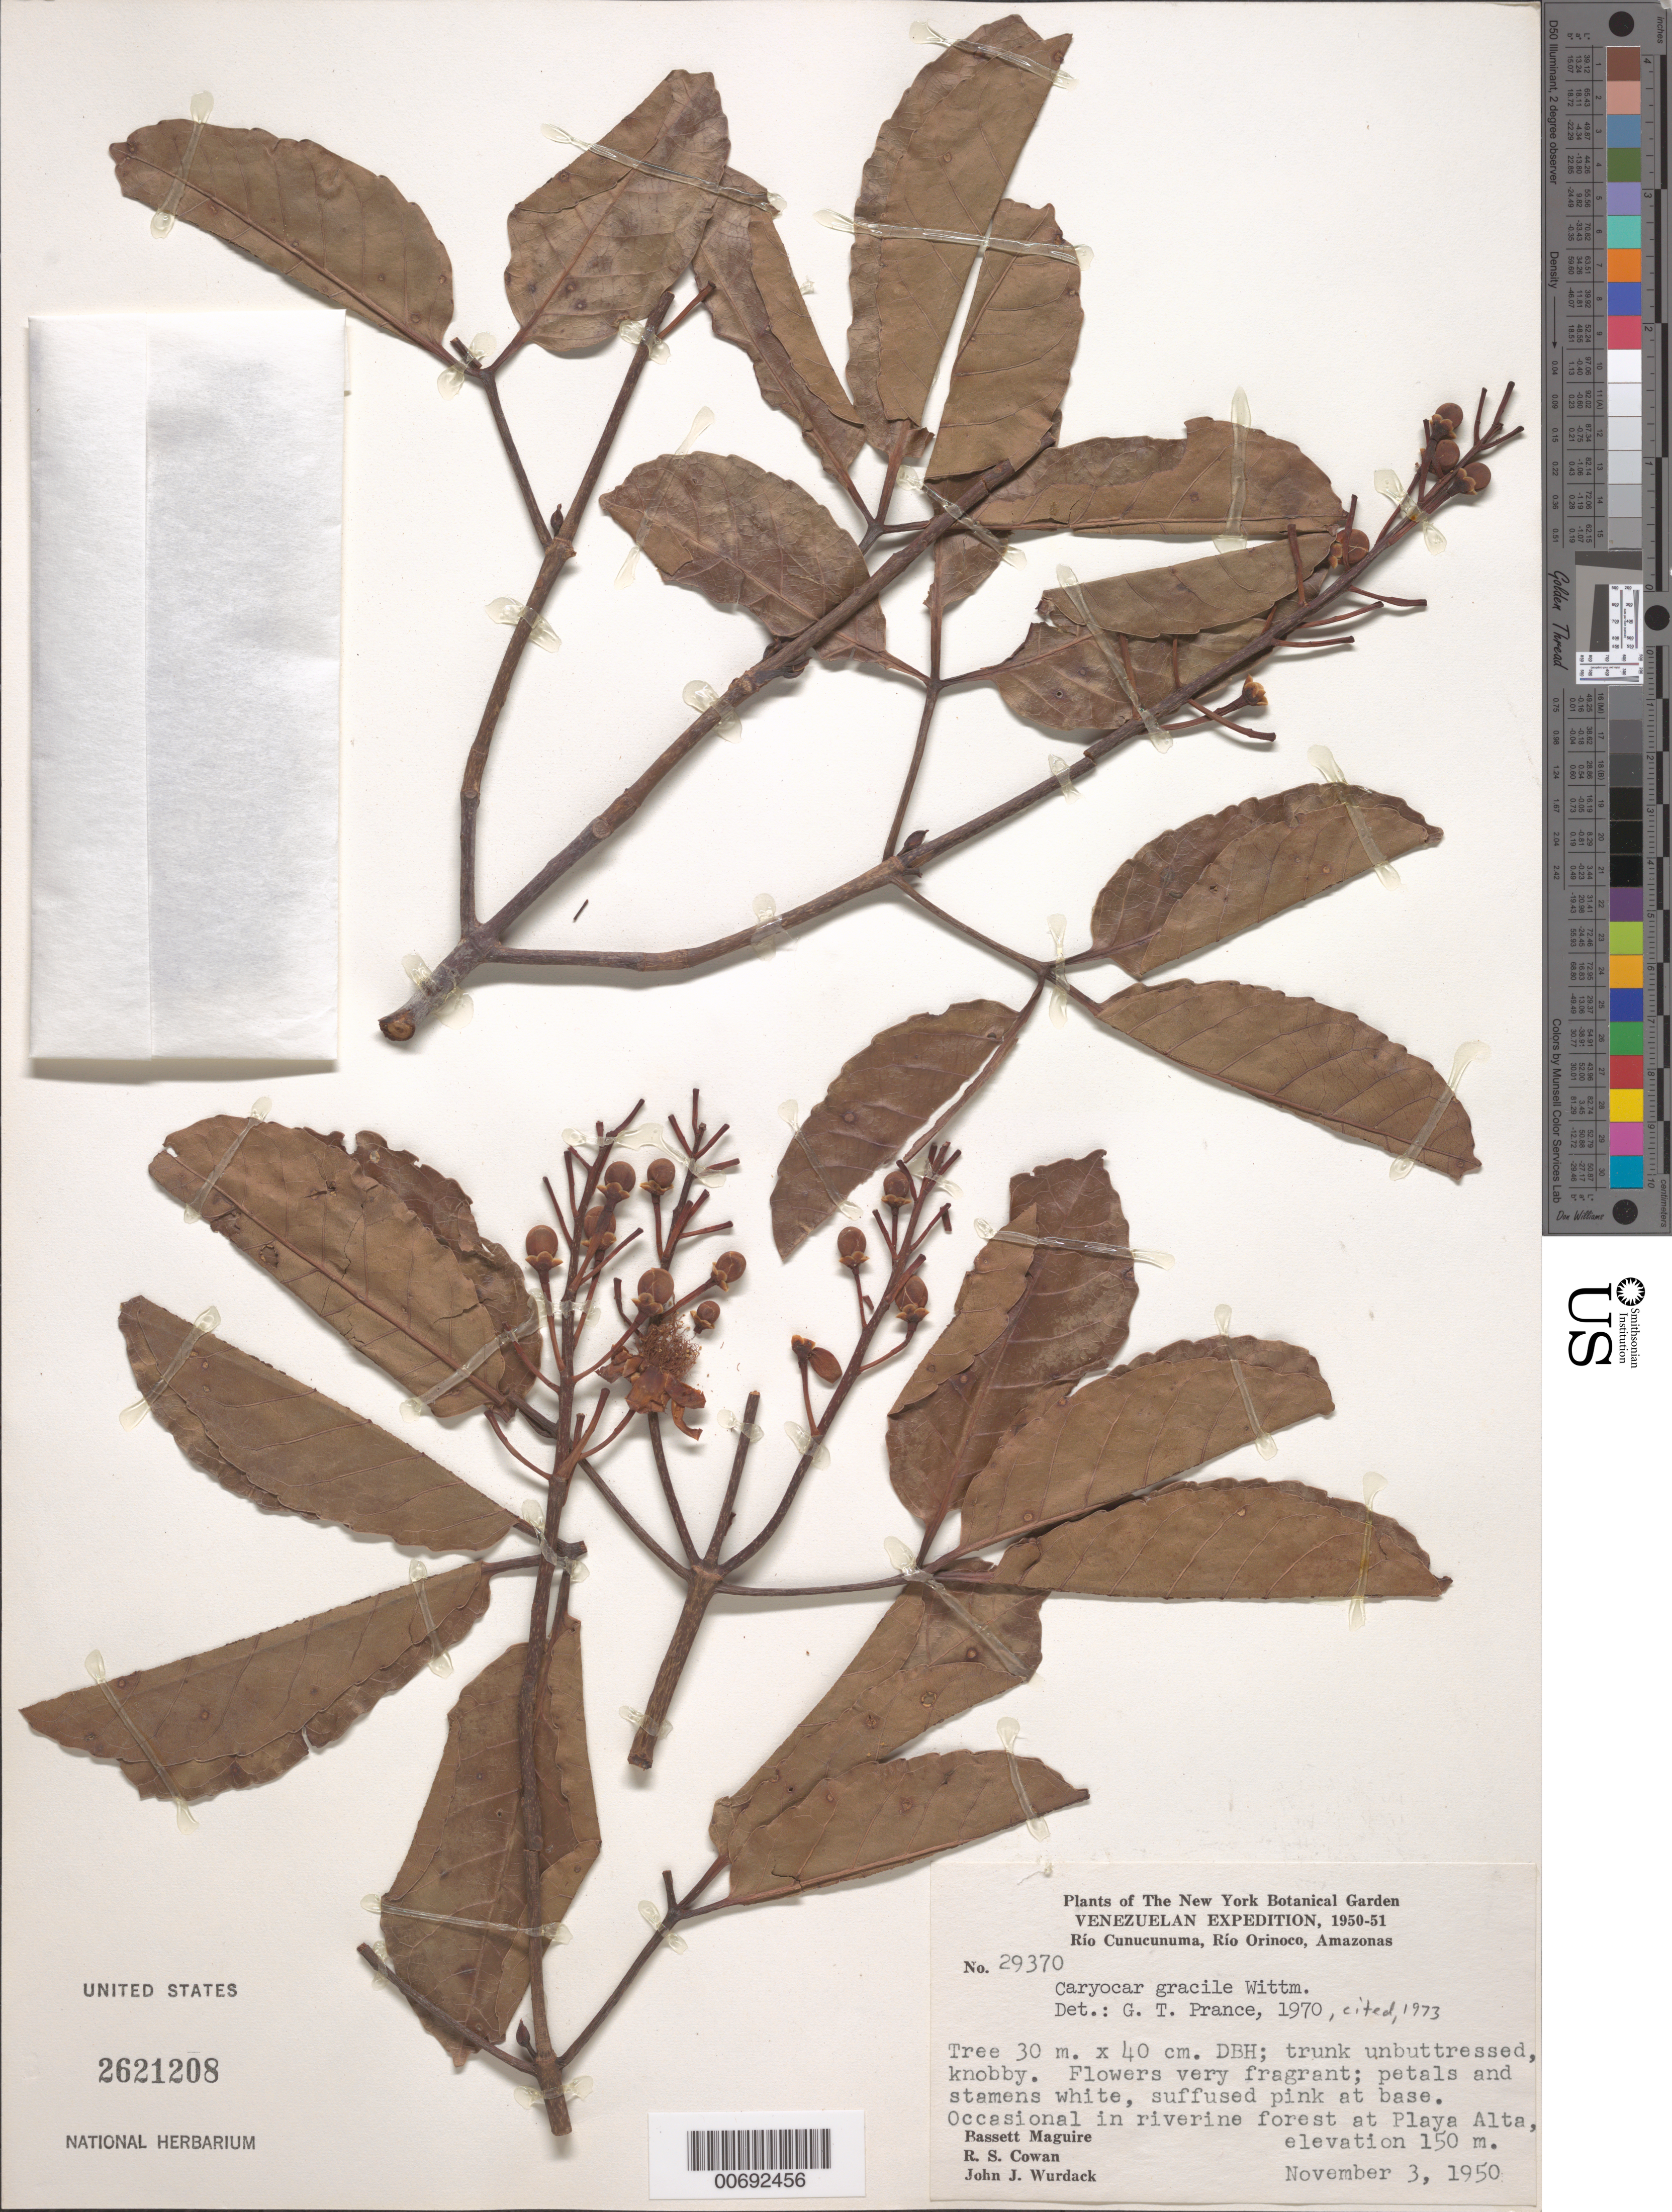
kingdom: Plantae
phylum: Tracheophyta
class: Magnoliopsida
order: Malpighiales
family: Caryocaraceae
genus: Caryocar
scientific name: Caryocar gracile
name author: Wittm.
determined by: Prance, G. T.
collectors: B. Maguire, R. S. Cowan & J. J. Wurdack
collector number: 29370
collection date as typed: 3-Nov-50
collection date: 1950-11-03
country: Venezuela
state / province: Amazonas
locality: Playa Alta, Río Cunucunuma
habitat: Riverine forest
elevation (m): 150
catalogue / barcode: US 2621208